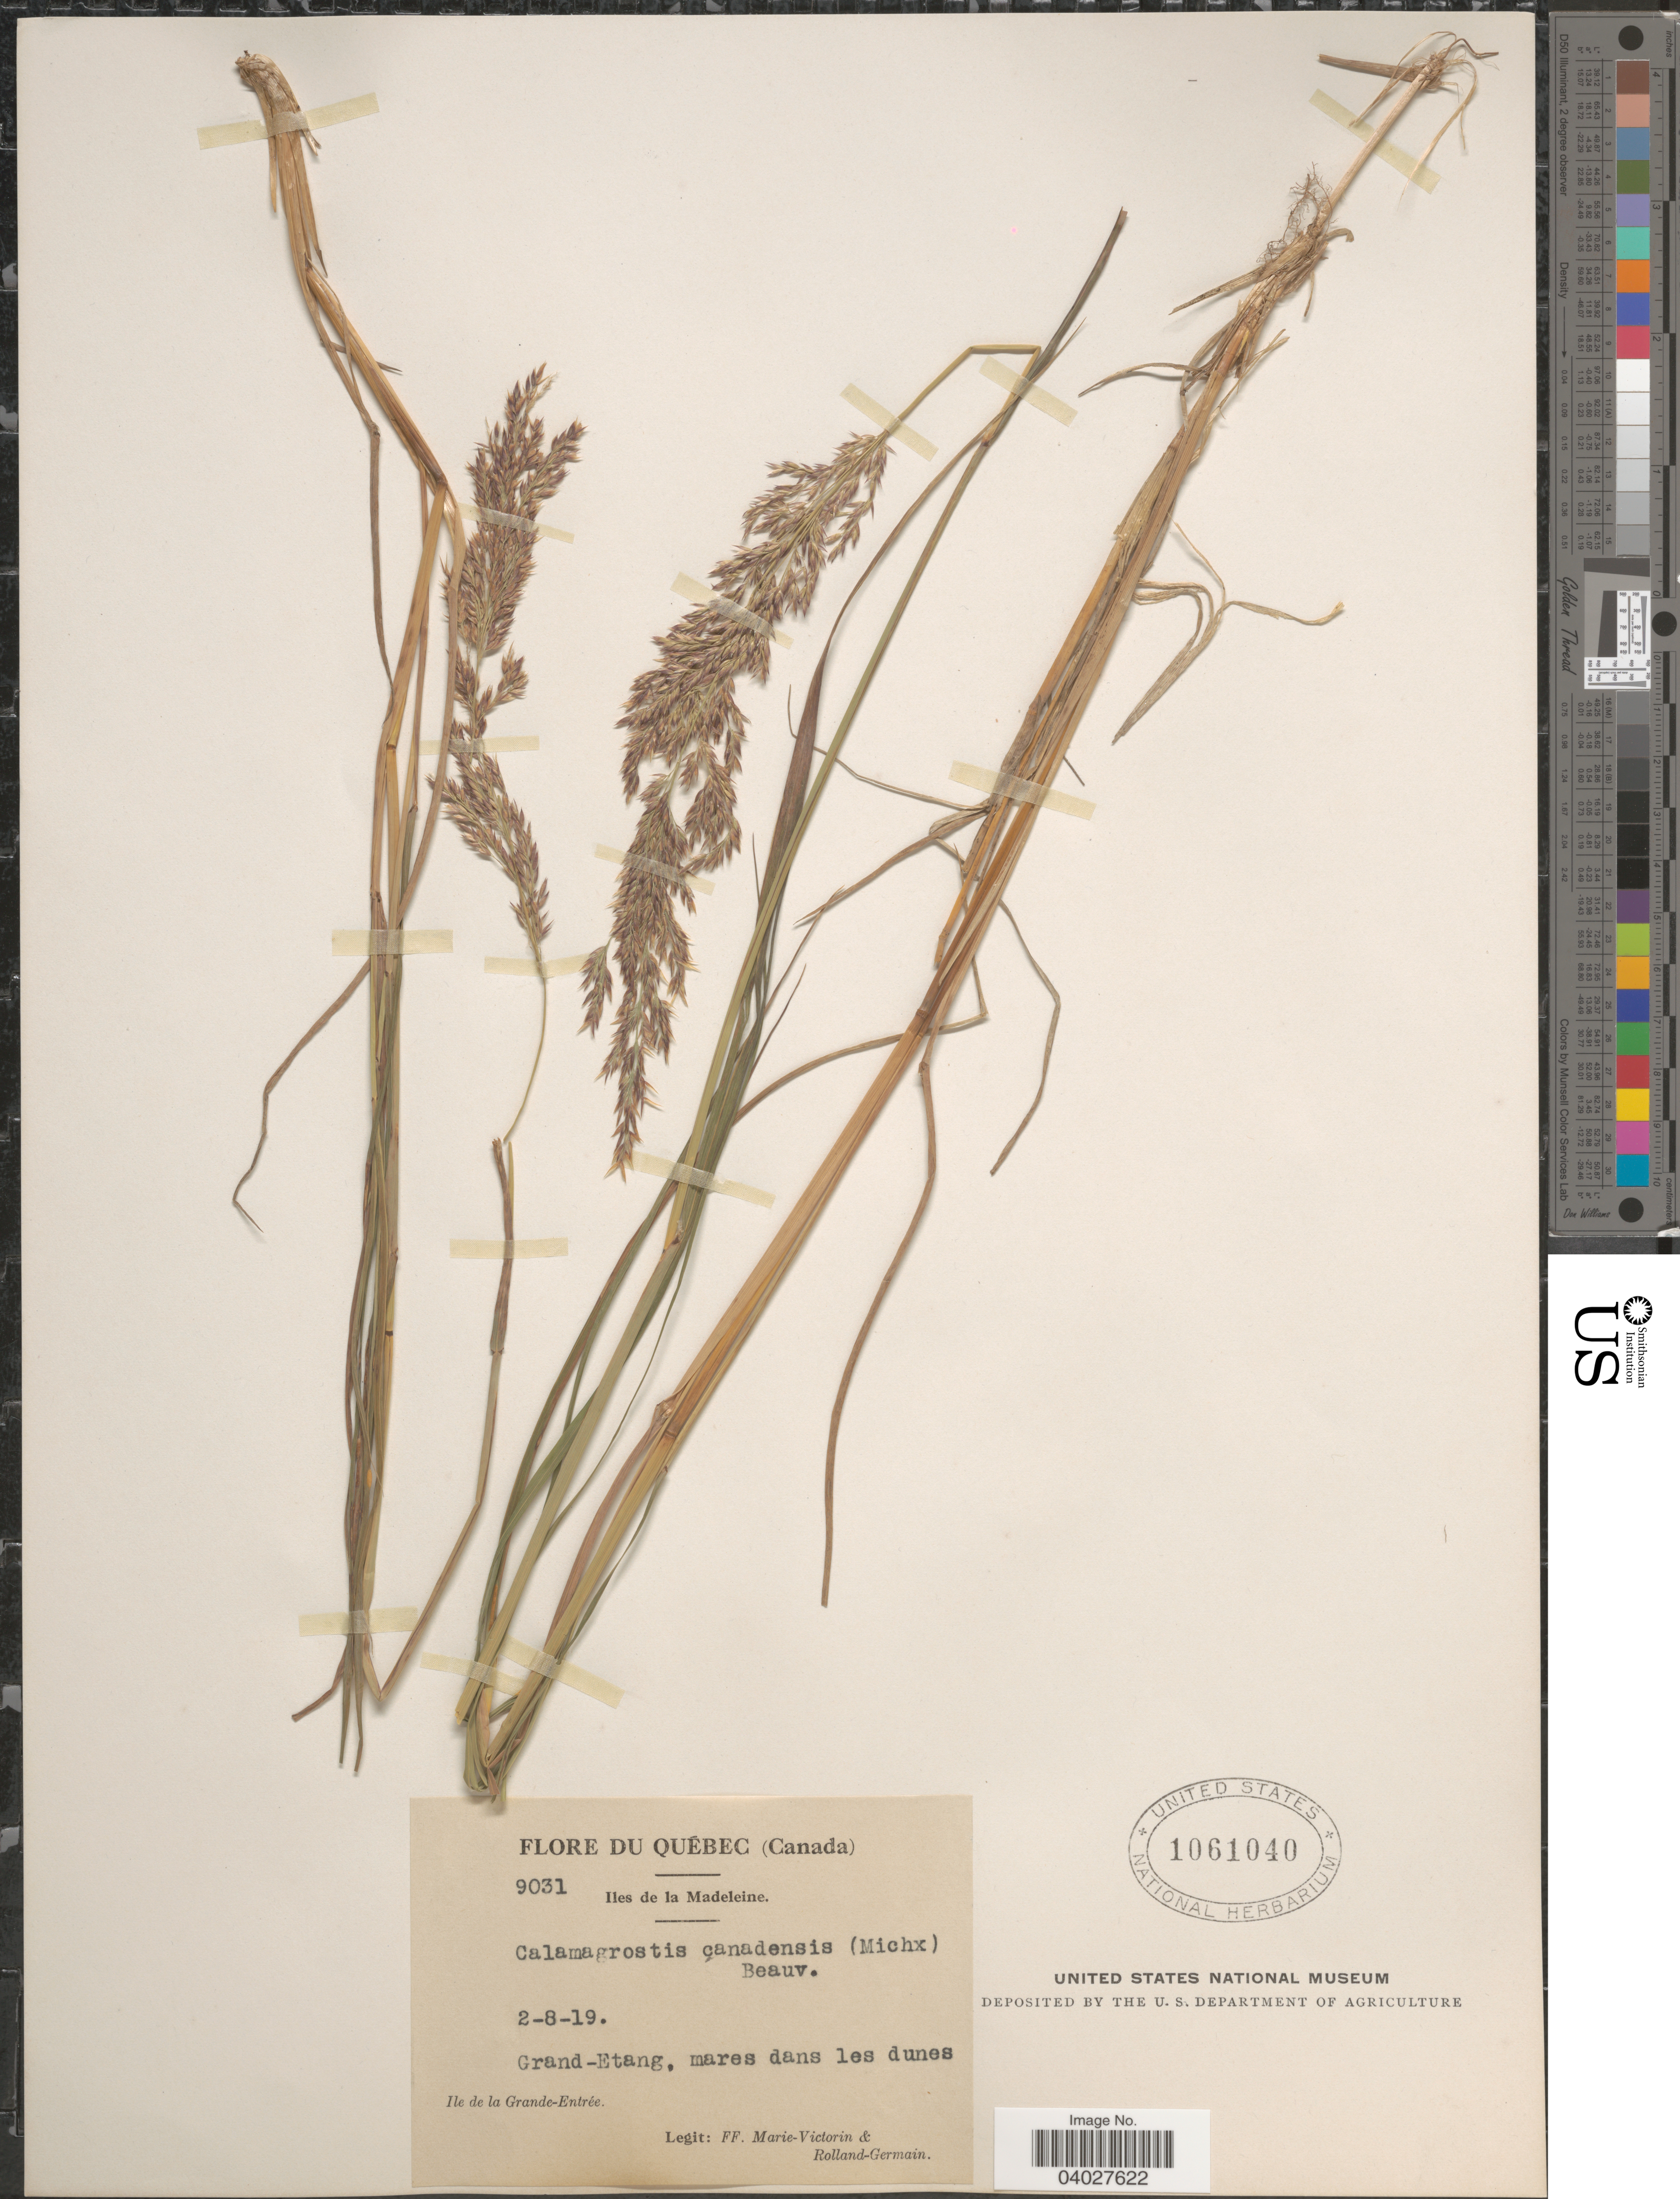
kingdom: Plantae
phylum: Tracheophyta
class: Liliopsida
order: Poales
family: Poaceae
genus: Calamagrostis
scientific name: Calamagrostis canadensis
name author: (Michx.) P. Beauv.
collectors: F. Marie-Victorin & Rolland-Germain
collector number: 9031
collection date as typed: Transcribed d/m/y: 2/8/19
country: Canada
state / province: Quebec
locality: Iles de la Madeleine. Grand-Etang, mares dans les dunes. Ile de la Grande-Entrée.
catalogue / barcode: US 1061040